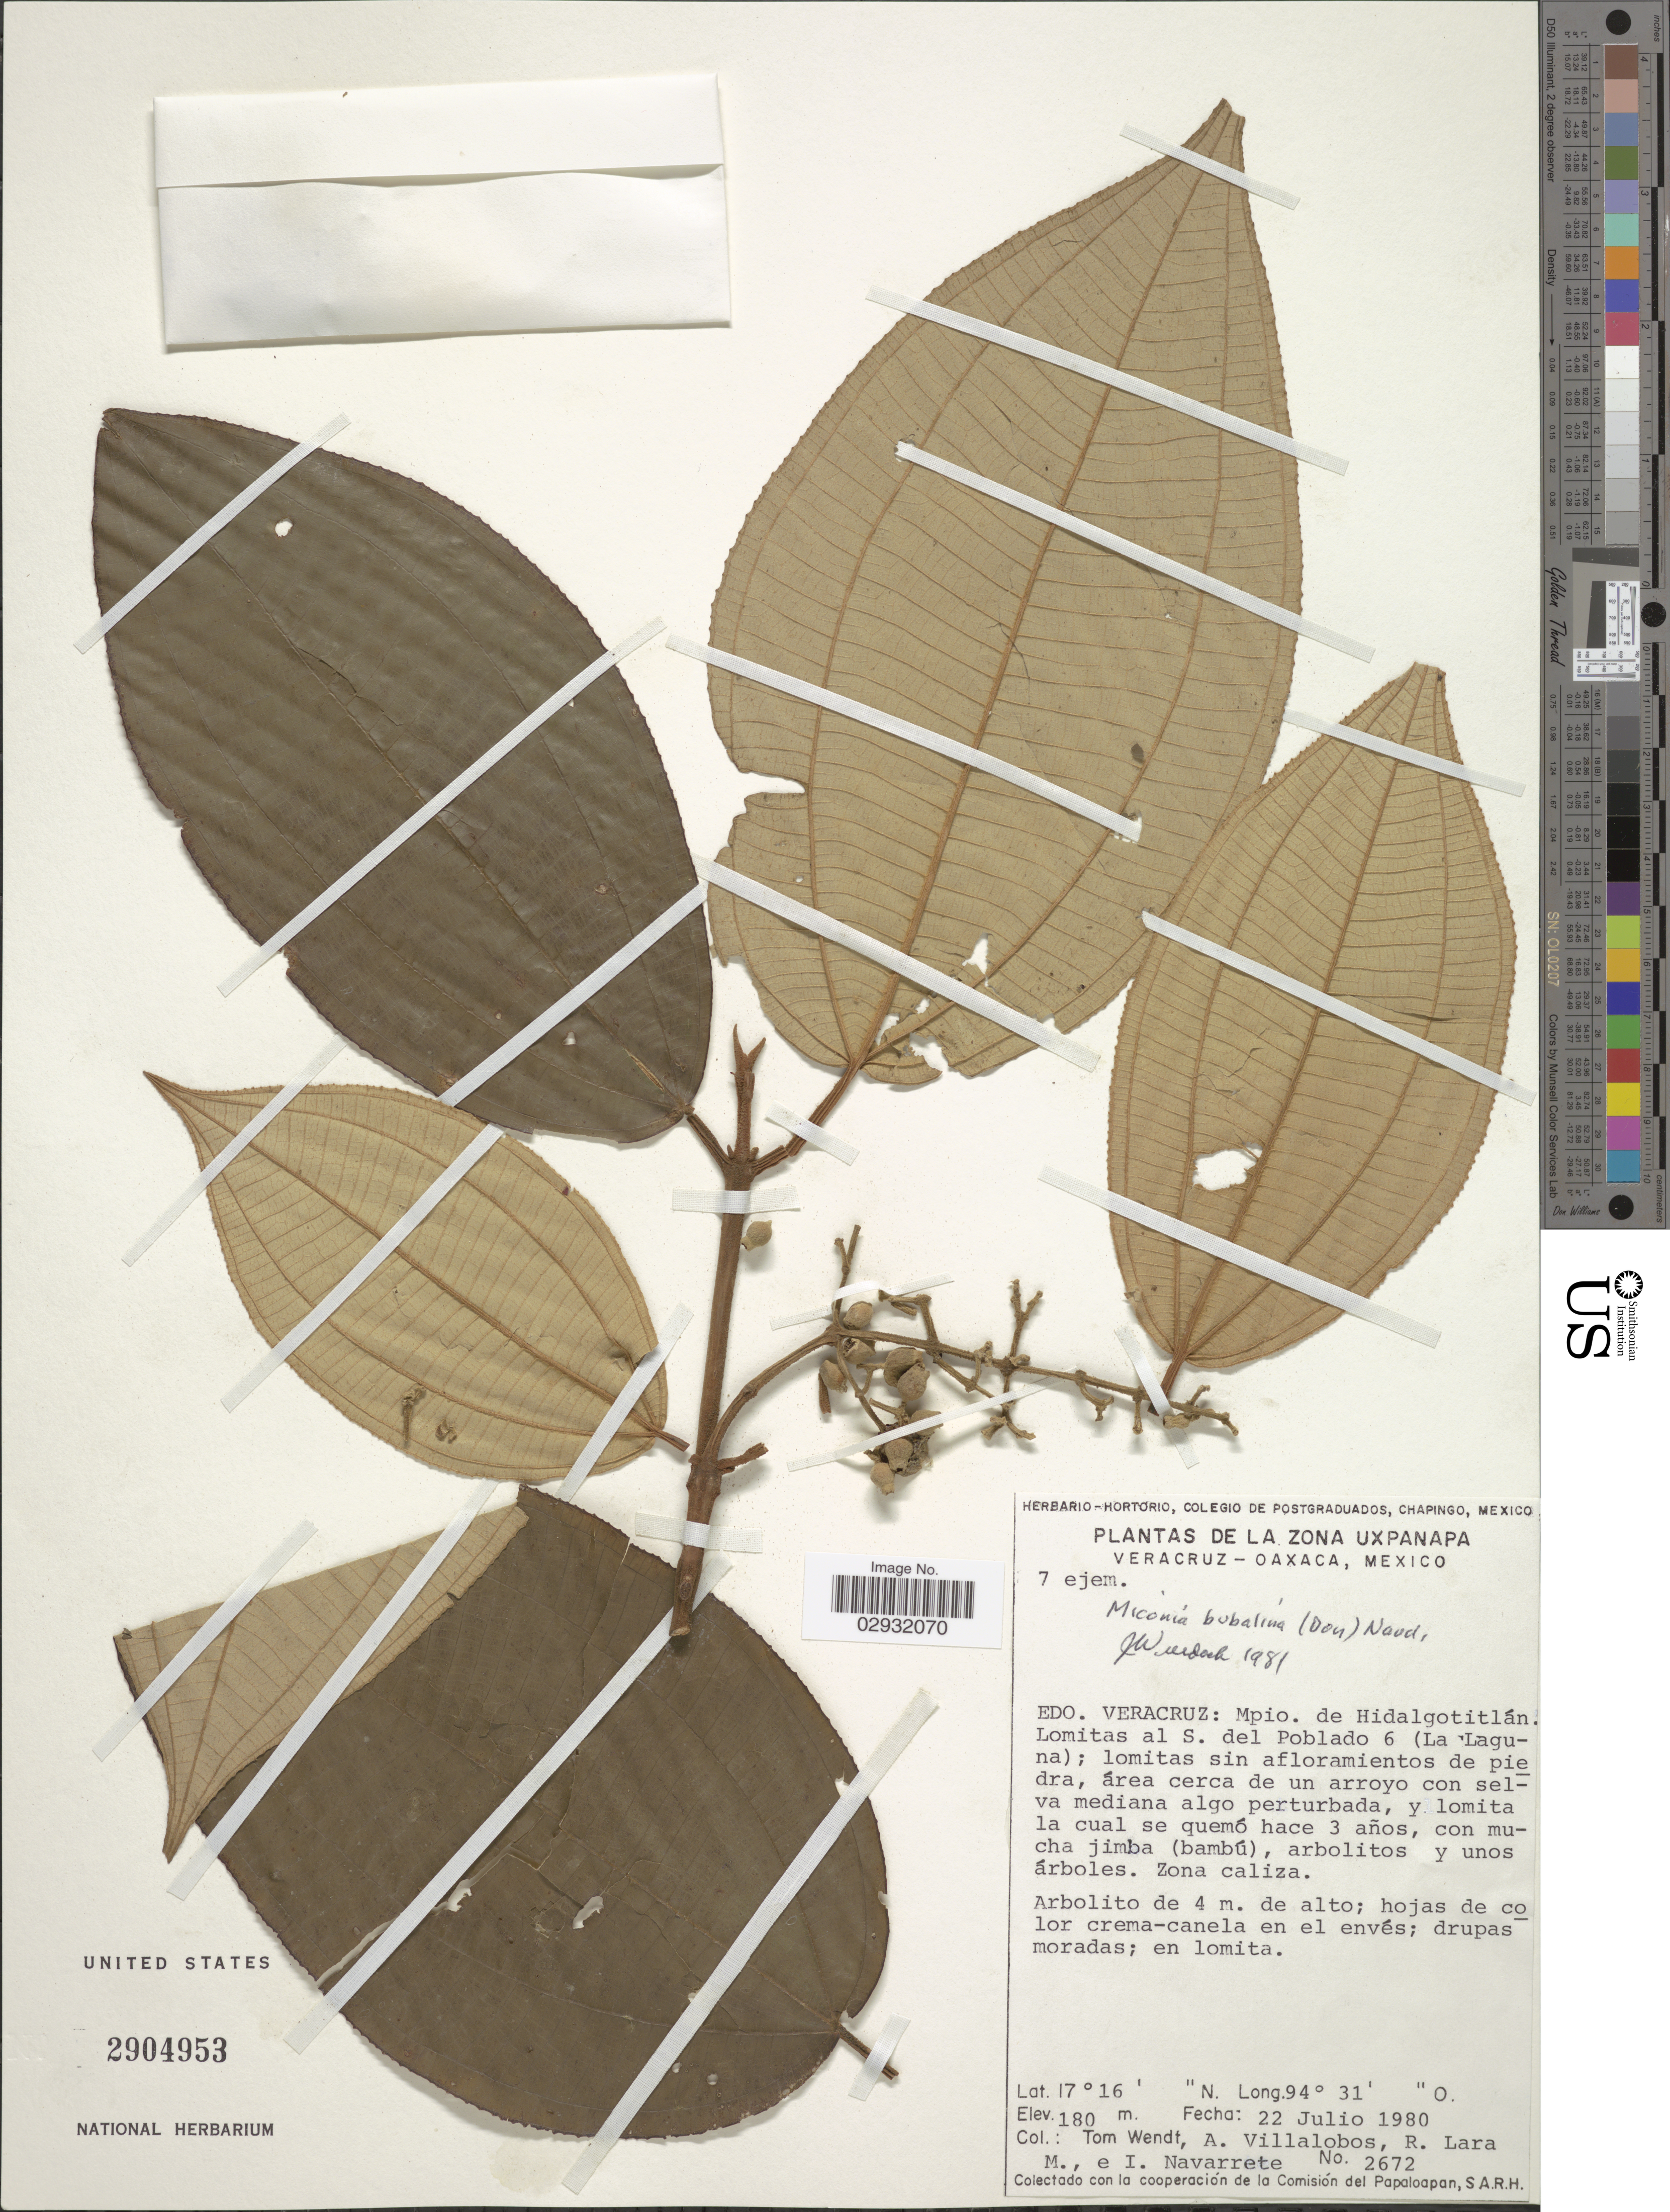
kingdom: Plantae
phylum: Tracheophyta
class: Magnoliopsida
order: Myrtales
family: Melastomataceae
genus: Miconia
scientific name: Miconia bubalina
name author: Naudin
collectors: T. L. Wendt, A. Villalobos, R. Lara M. & I. Navarrete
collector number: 2672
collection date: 1980-07-22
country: Mexico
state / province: Veracruz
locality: Edo. Veracruz: Mpio. de Hidalgotitlán, Lomitas al S. del Poblado 6 (La Laguna). La Zona Uxpanapa.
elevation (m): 180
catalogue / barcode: US 2904953